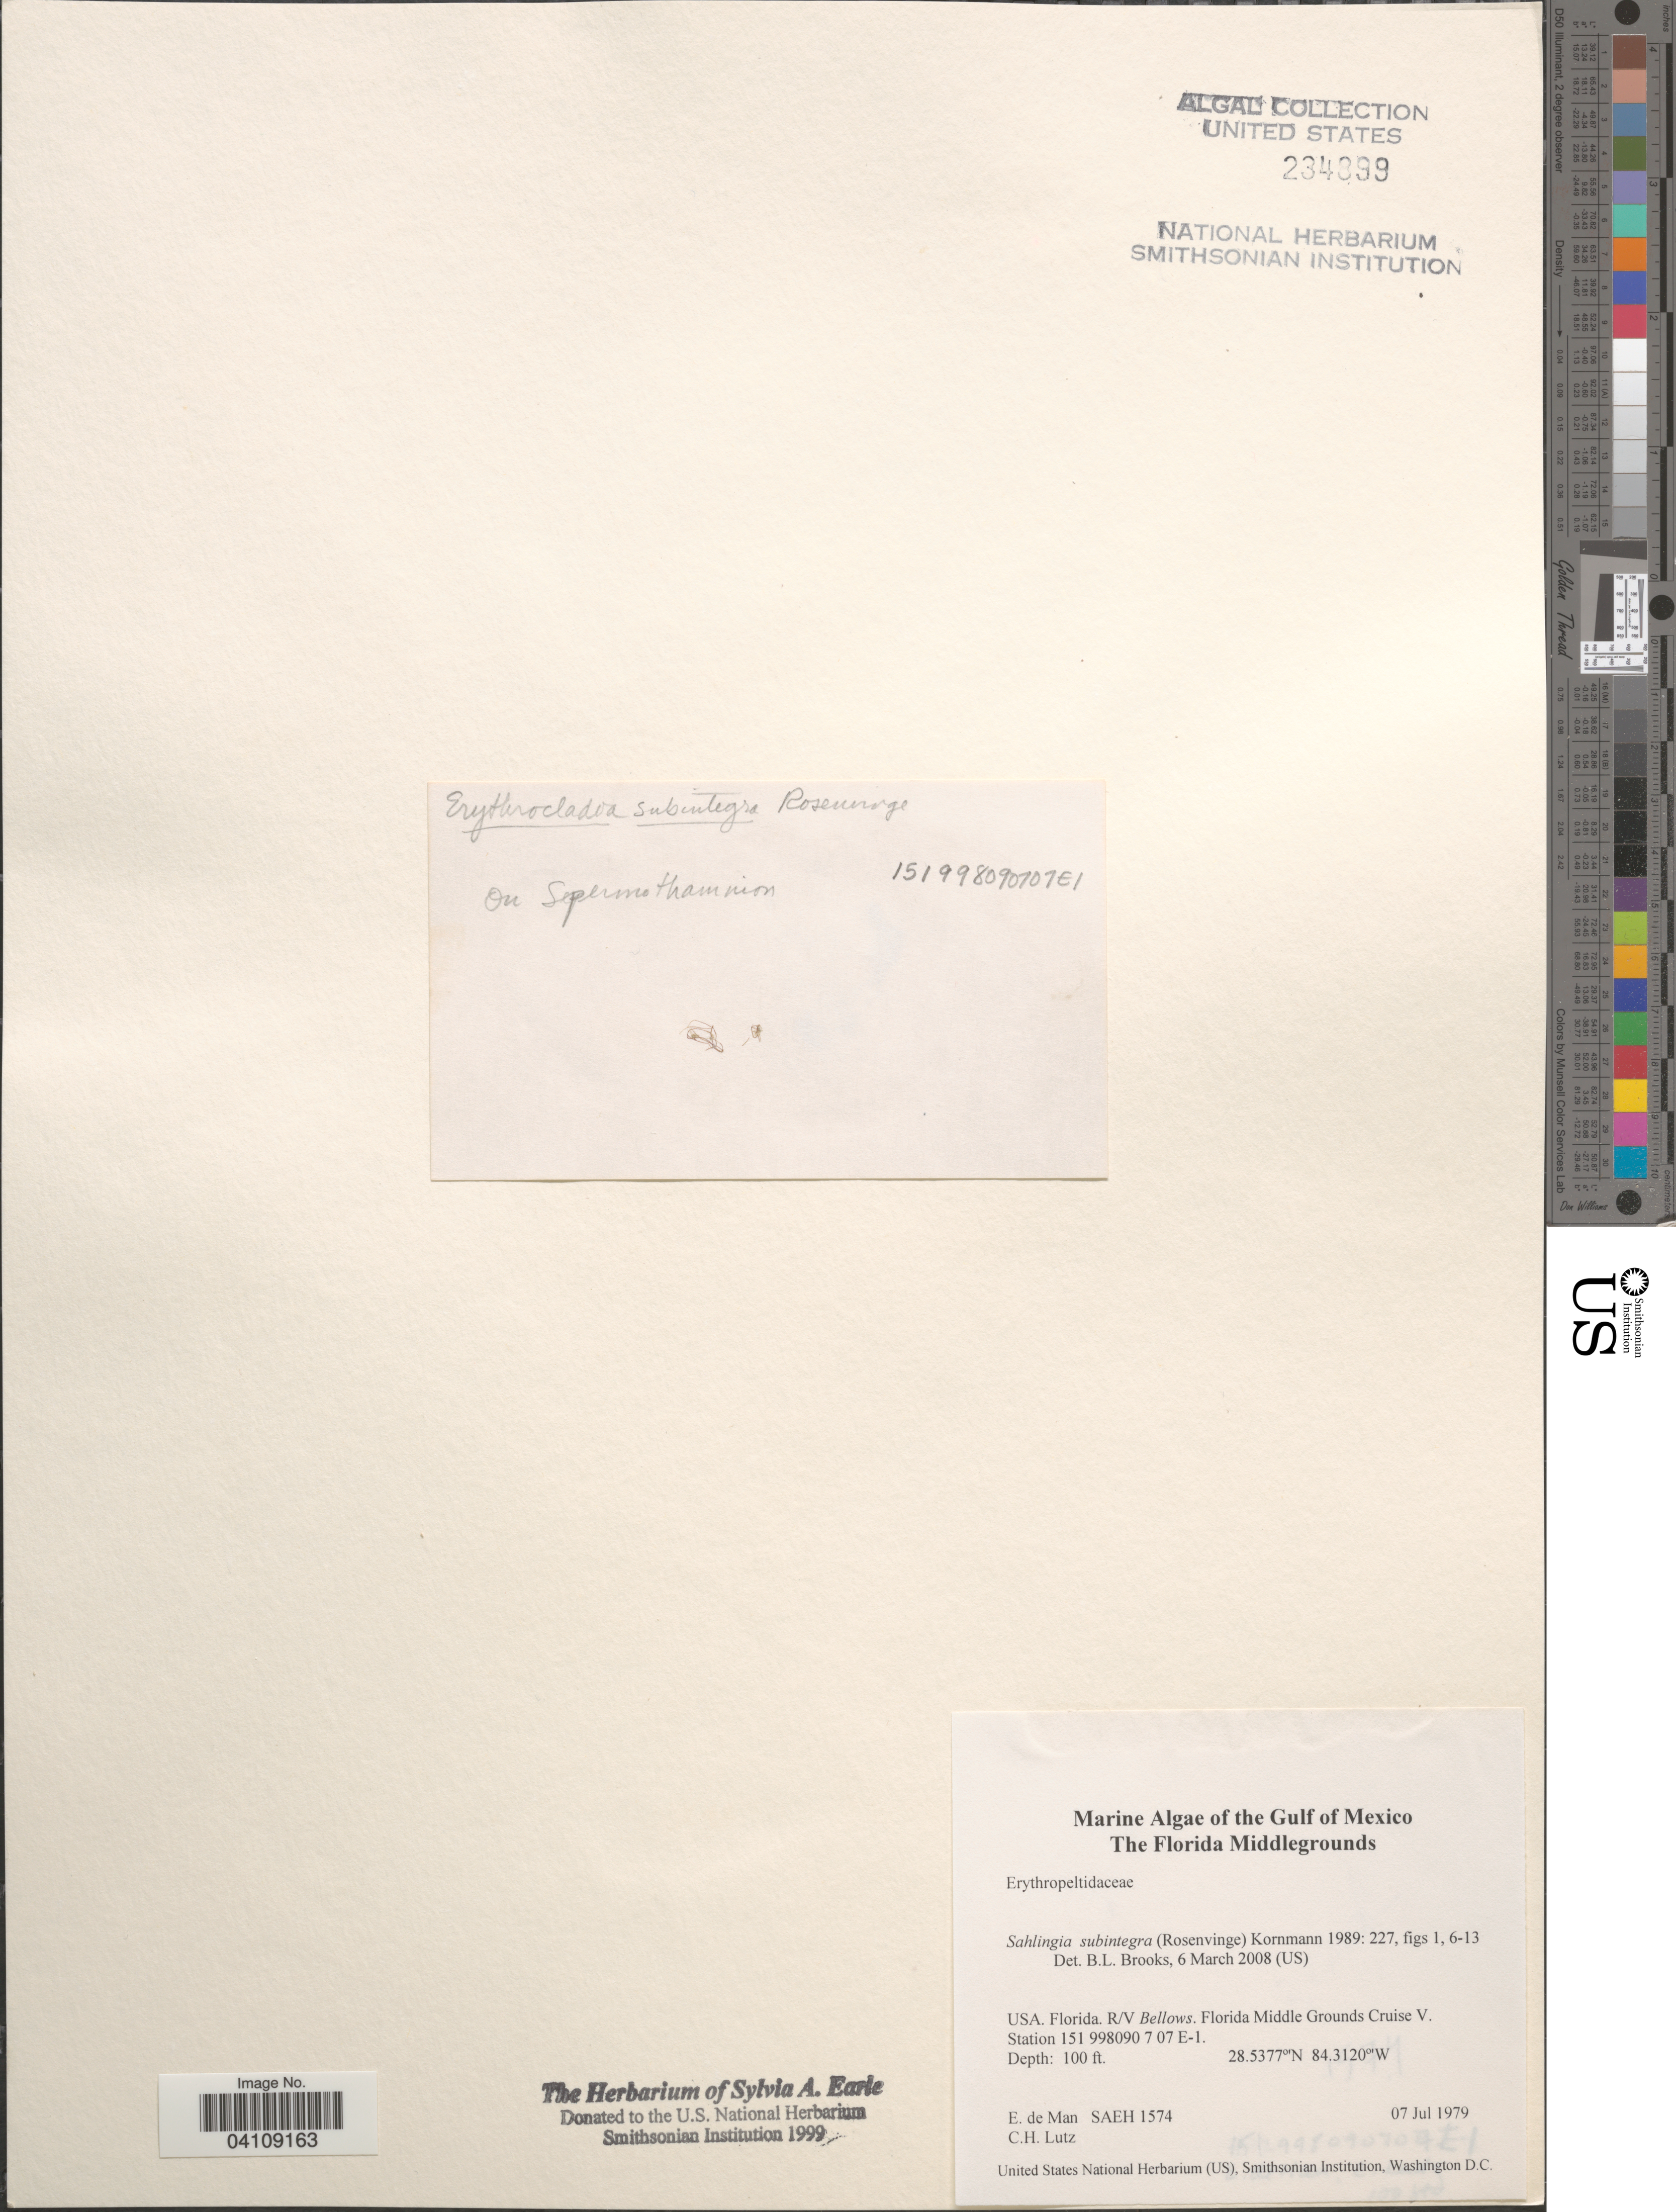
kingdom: Plantae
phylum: Rhodophyta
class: Compsopogonophyceae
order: Erythropeltidales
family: Erythrotrichiaceae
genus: Sahlingia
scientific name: Sahlingia subintegra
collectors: E. de Man & C. Lutz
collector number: SAEH 1574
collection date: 1979-07-07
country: United States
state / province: Florida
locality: Gulf of Mexico. The Florida Middlegrounds. Florida. R/V Bellows. Florida Middle Grounds Cruise V. Station 151 998090 7 07 E-1.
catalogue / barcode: US 234899